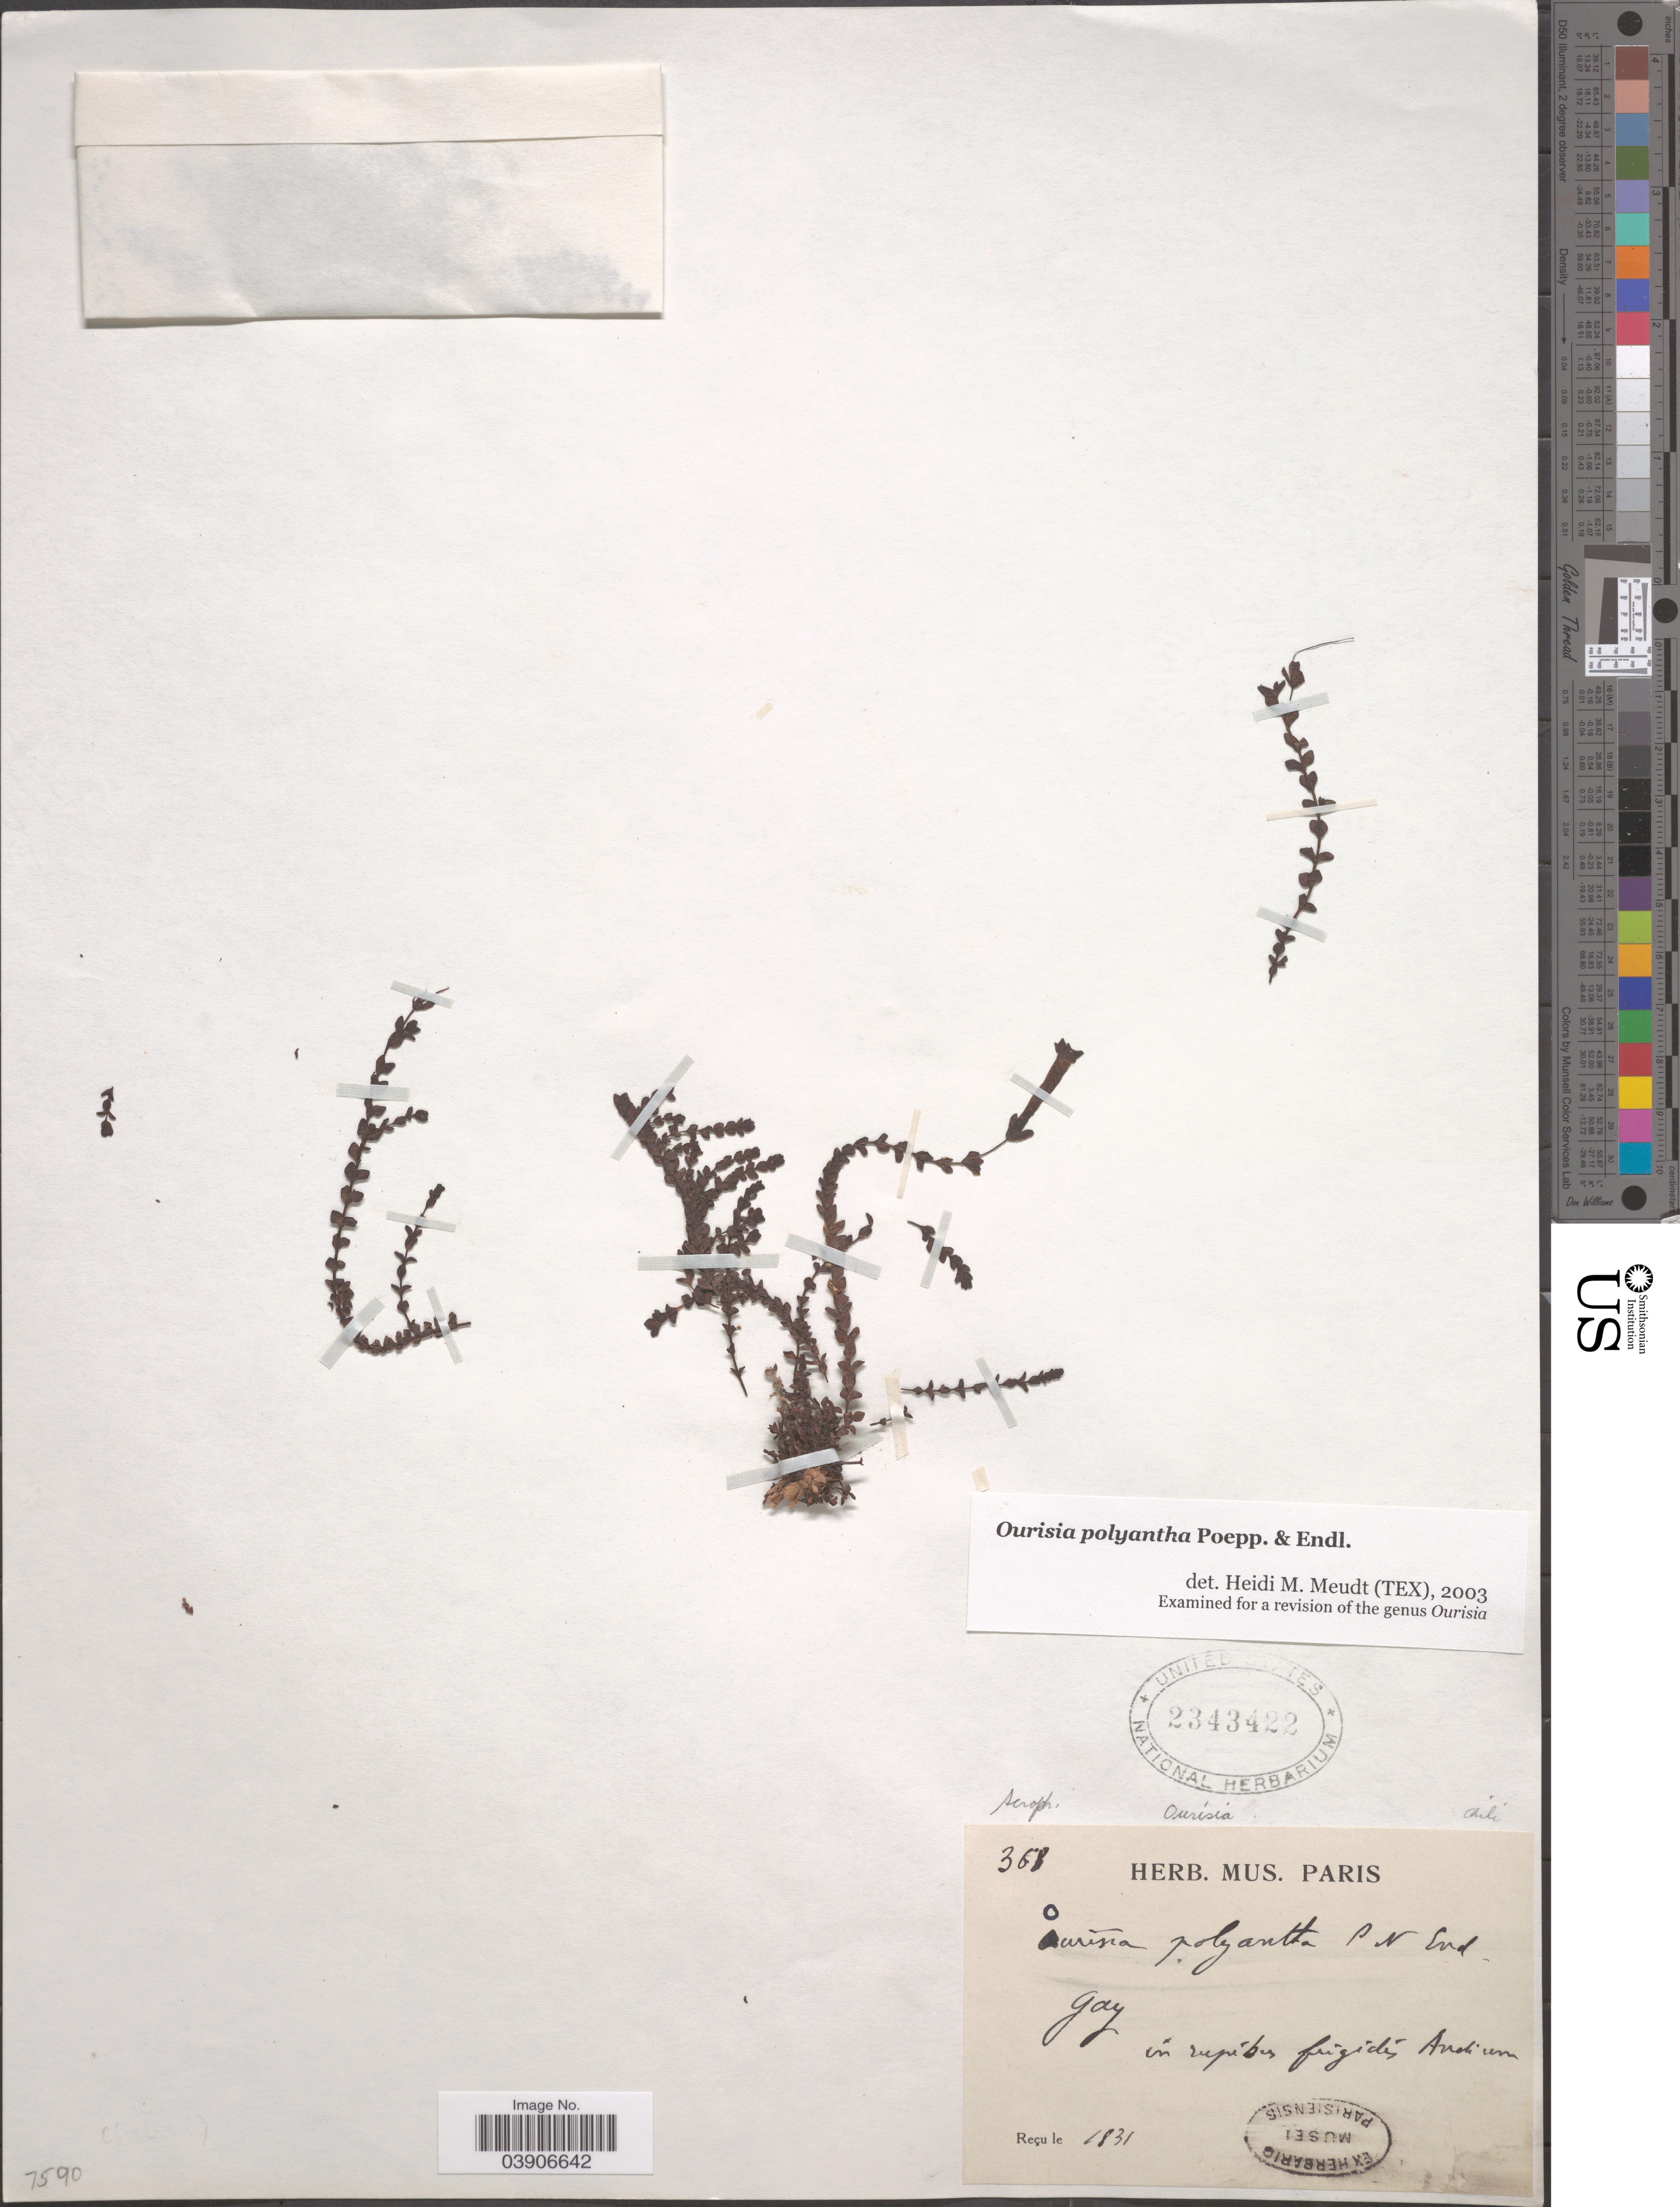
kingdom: Plantae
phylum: Tracheophyta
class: Magnoliopsida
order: Lamiales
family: Plantaginaceae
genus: Ourisia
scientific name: Ourisia polyantha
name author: Poepp. & Endl.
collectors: ex herb. Mus. Paris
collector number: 368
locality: In rupibus frigidis Andium [interpreted].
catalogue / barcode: US 2343422